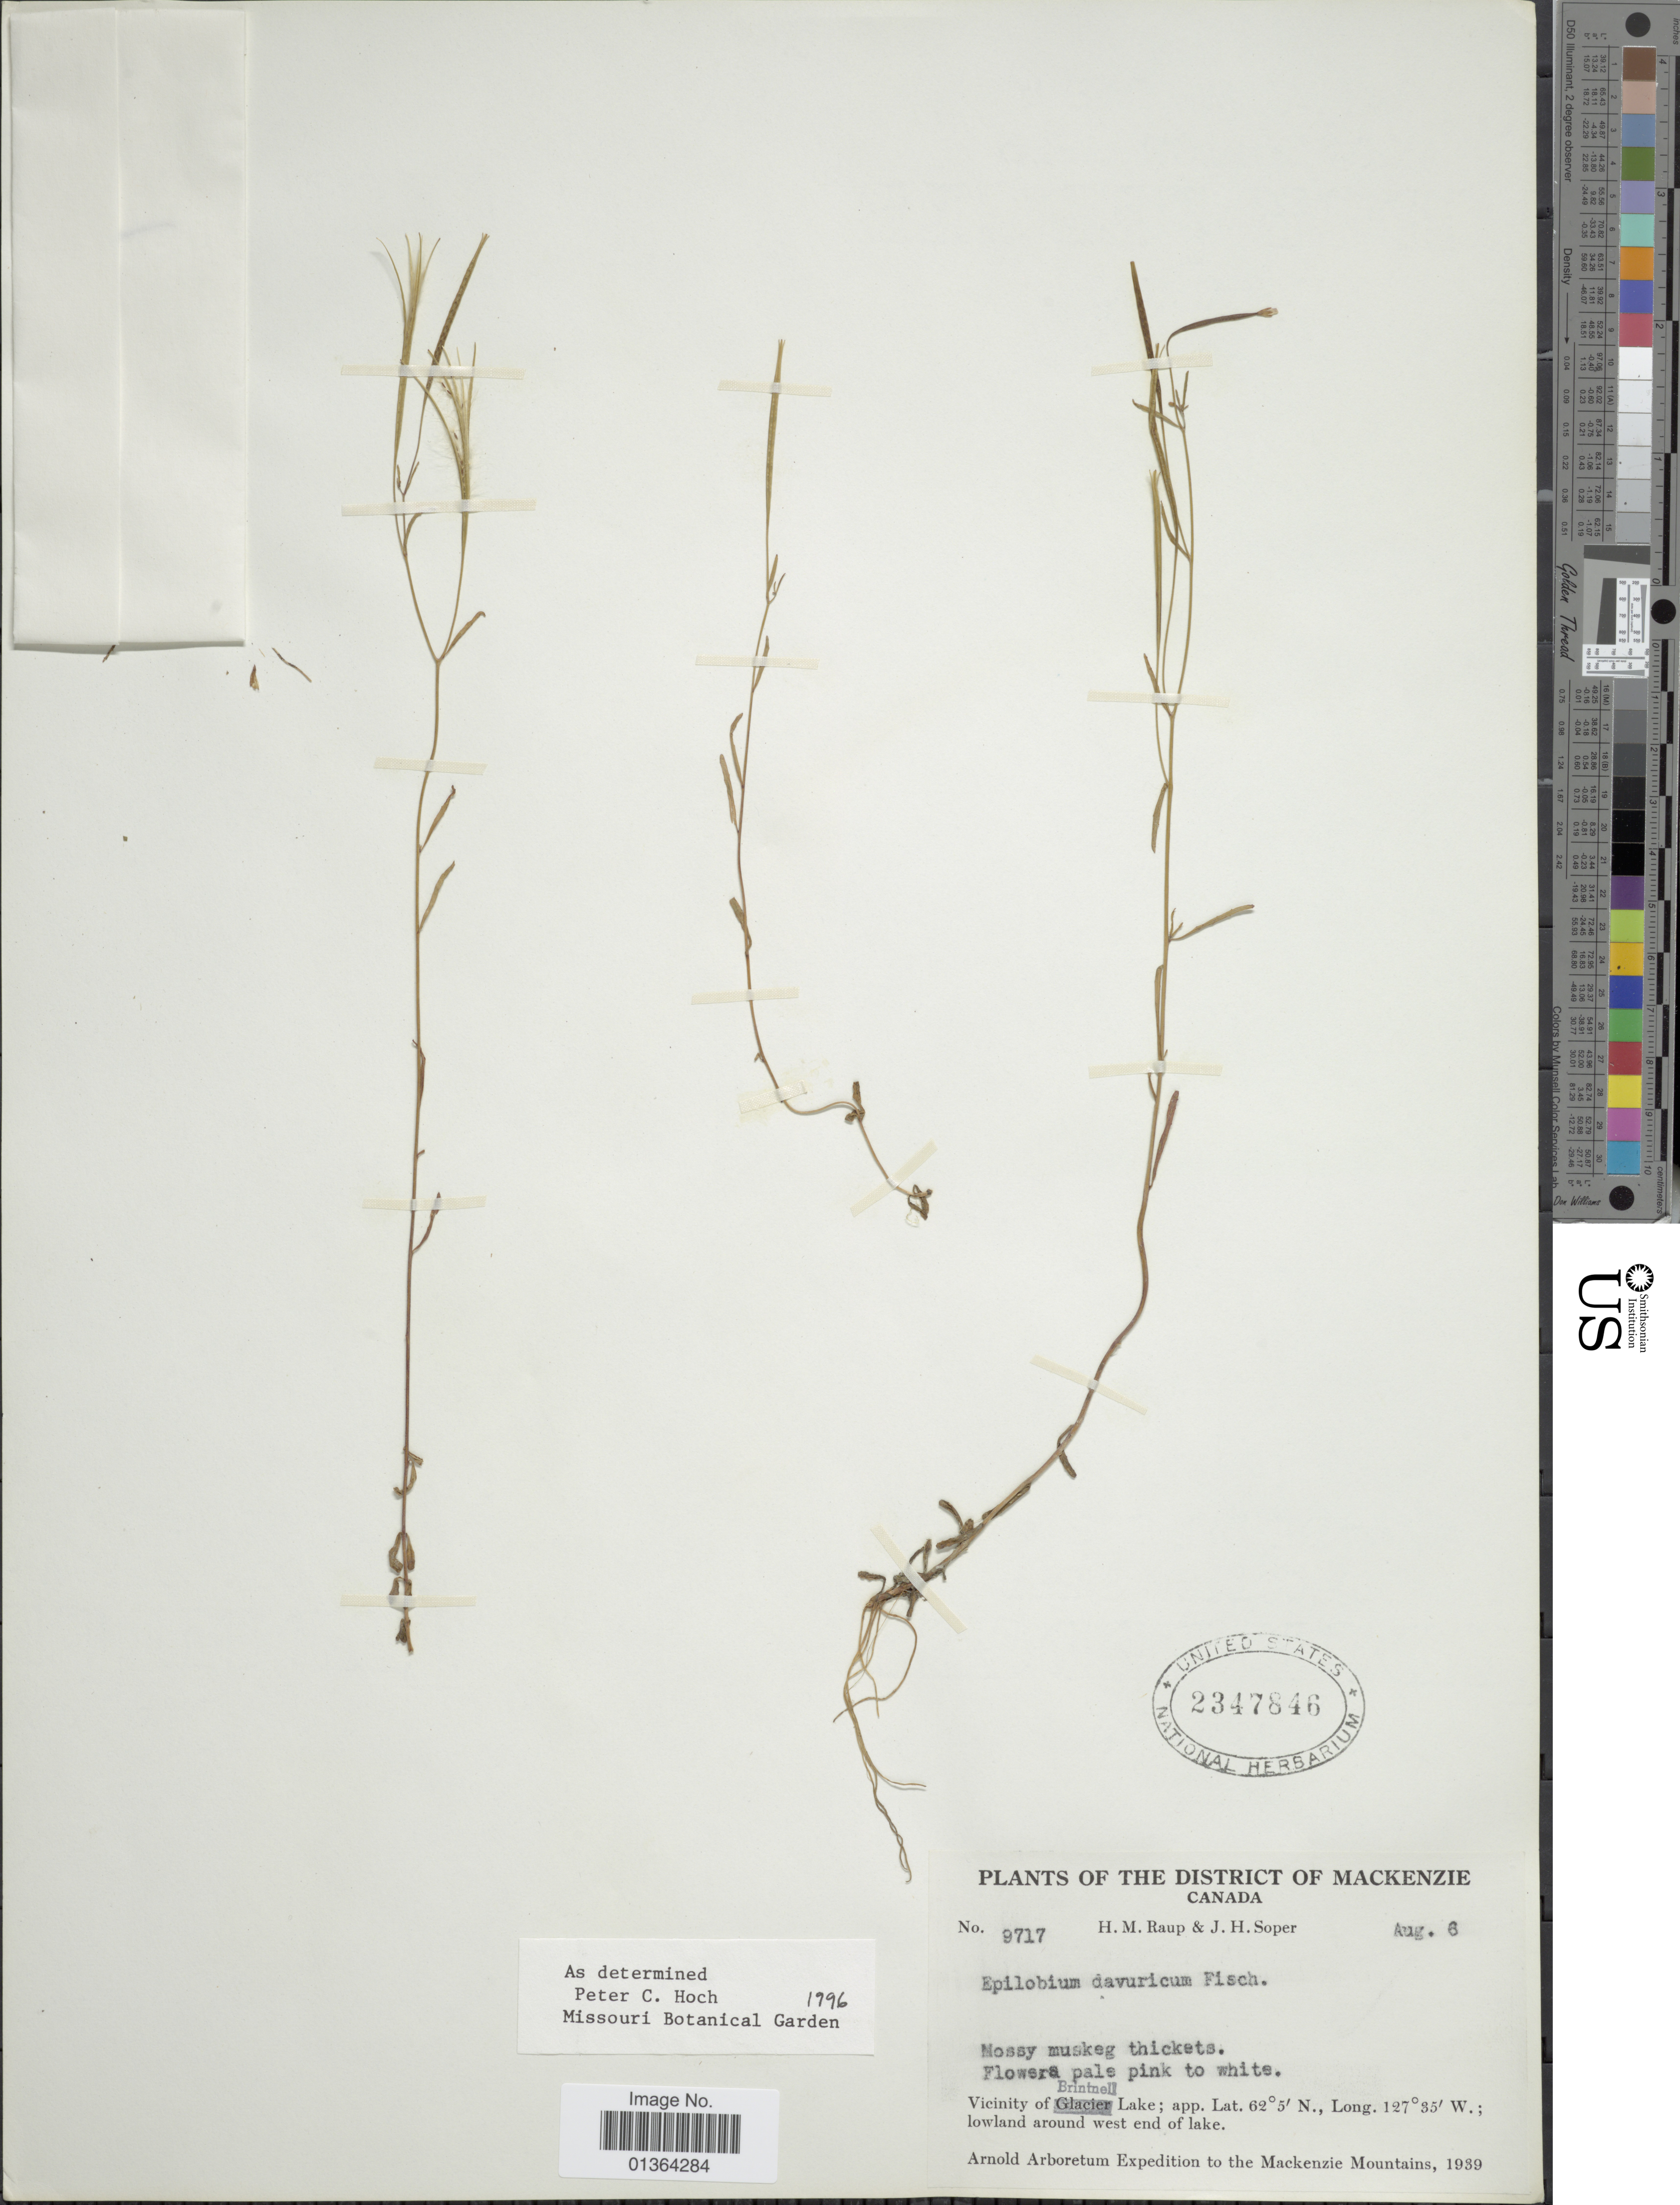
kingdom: Plantae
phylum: Tracheophyta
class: Magnoliopsida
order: Myrtales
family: Onagraceae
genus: Epilobium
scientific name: Epilobium davuricum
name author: Fisch. ex Hornem.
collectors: H. Raup & J. H. Soper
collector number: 9717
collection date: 1939-08-06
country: Canada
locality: District of Mackenzie. Vicinity of Brintnell Lake.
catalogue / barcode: US 2347846